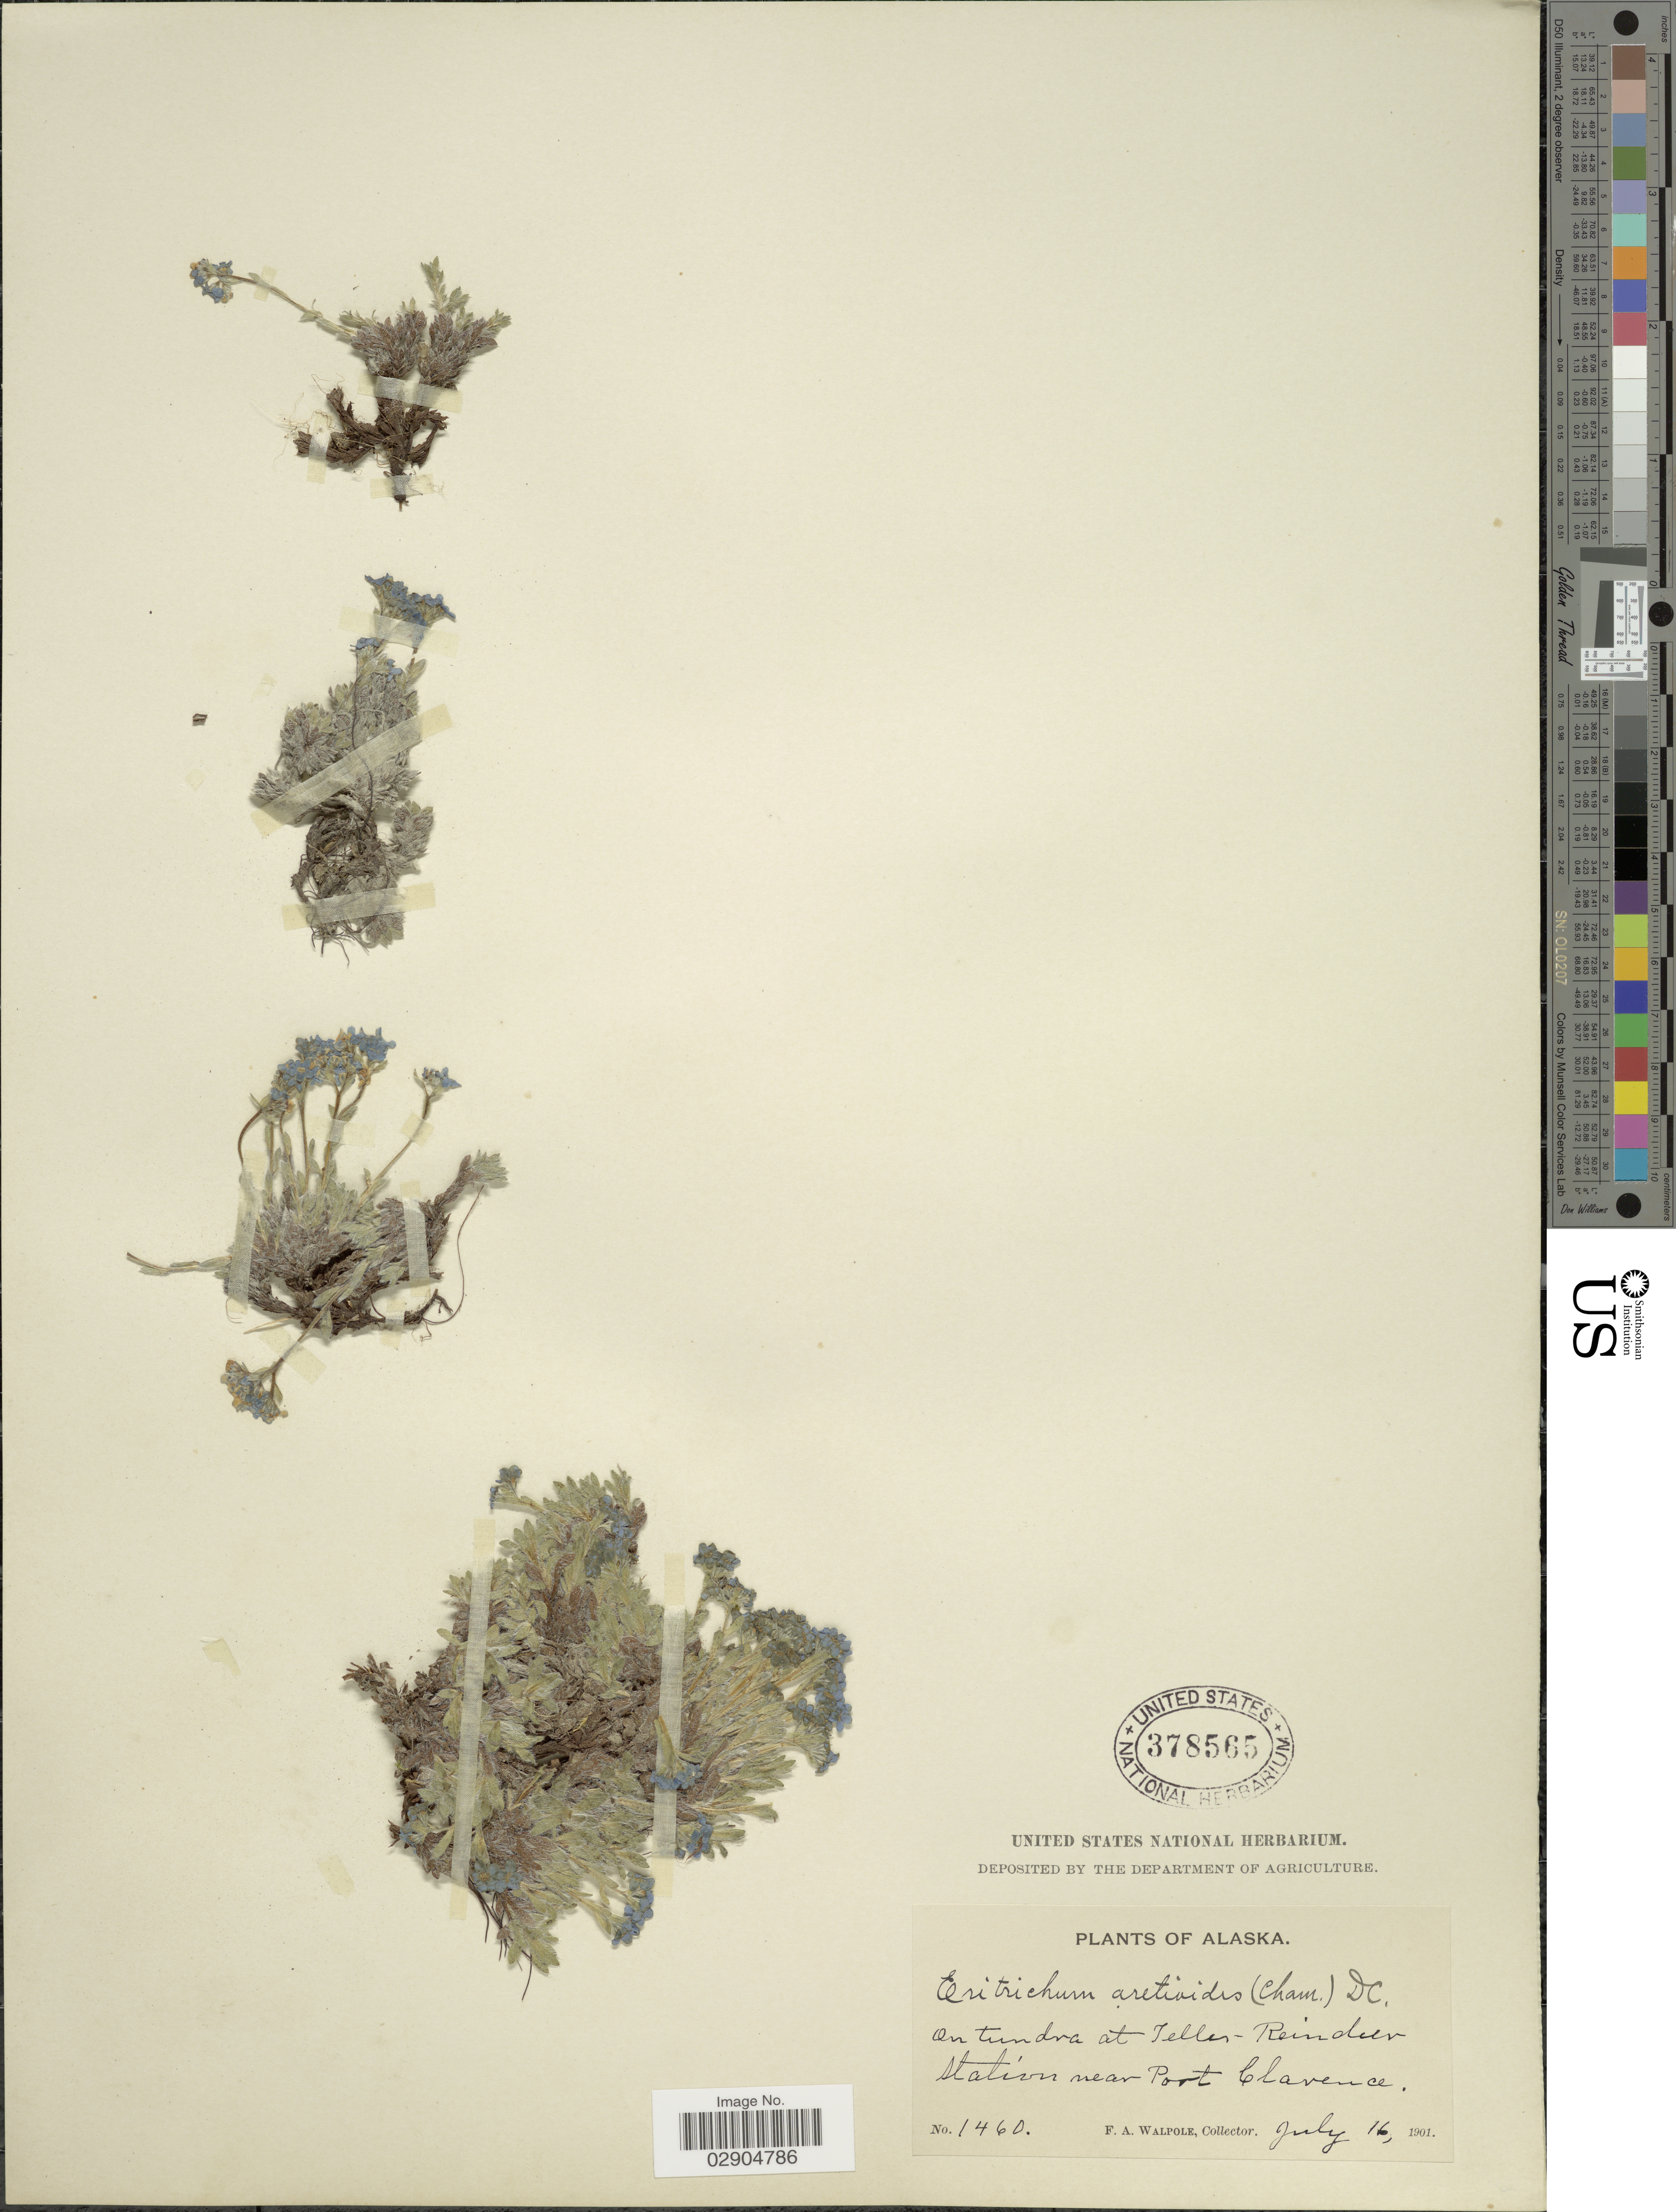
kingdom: Plantae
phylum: Tracheophyta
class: Magnoliopsida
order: Boraginales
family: Boraginaceae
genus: Eritrichium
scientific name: Eritrichium aretioides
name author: (Cham.) DC.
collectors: F. Walpole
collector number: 1460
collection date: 1901-07-16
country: United States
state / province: Alaska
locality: On tundra at Teller-Reindeer Station near Port Clarence.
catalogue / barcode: US 378565